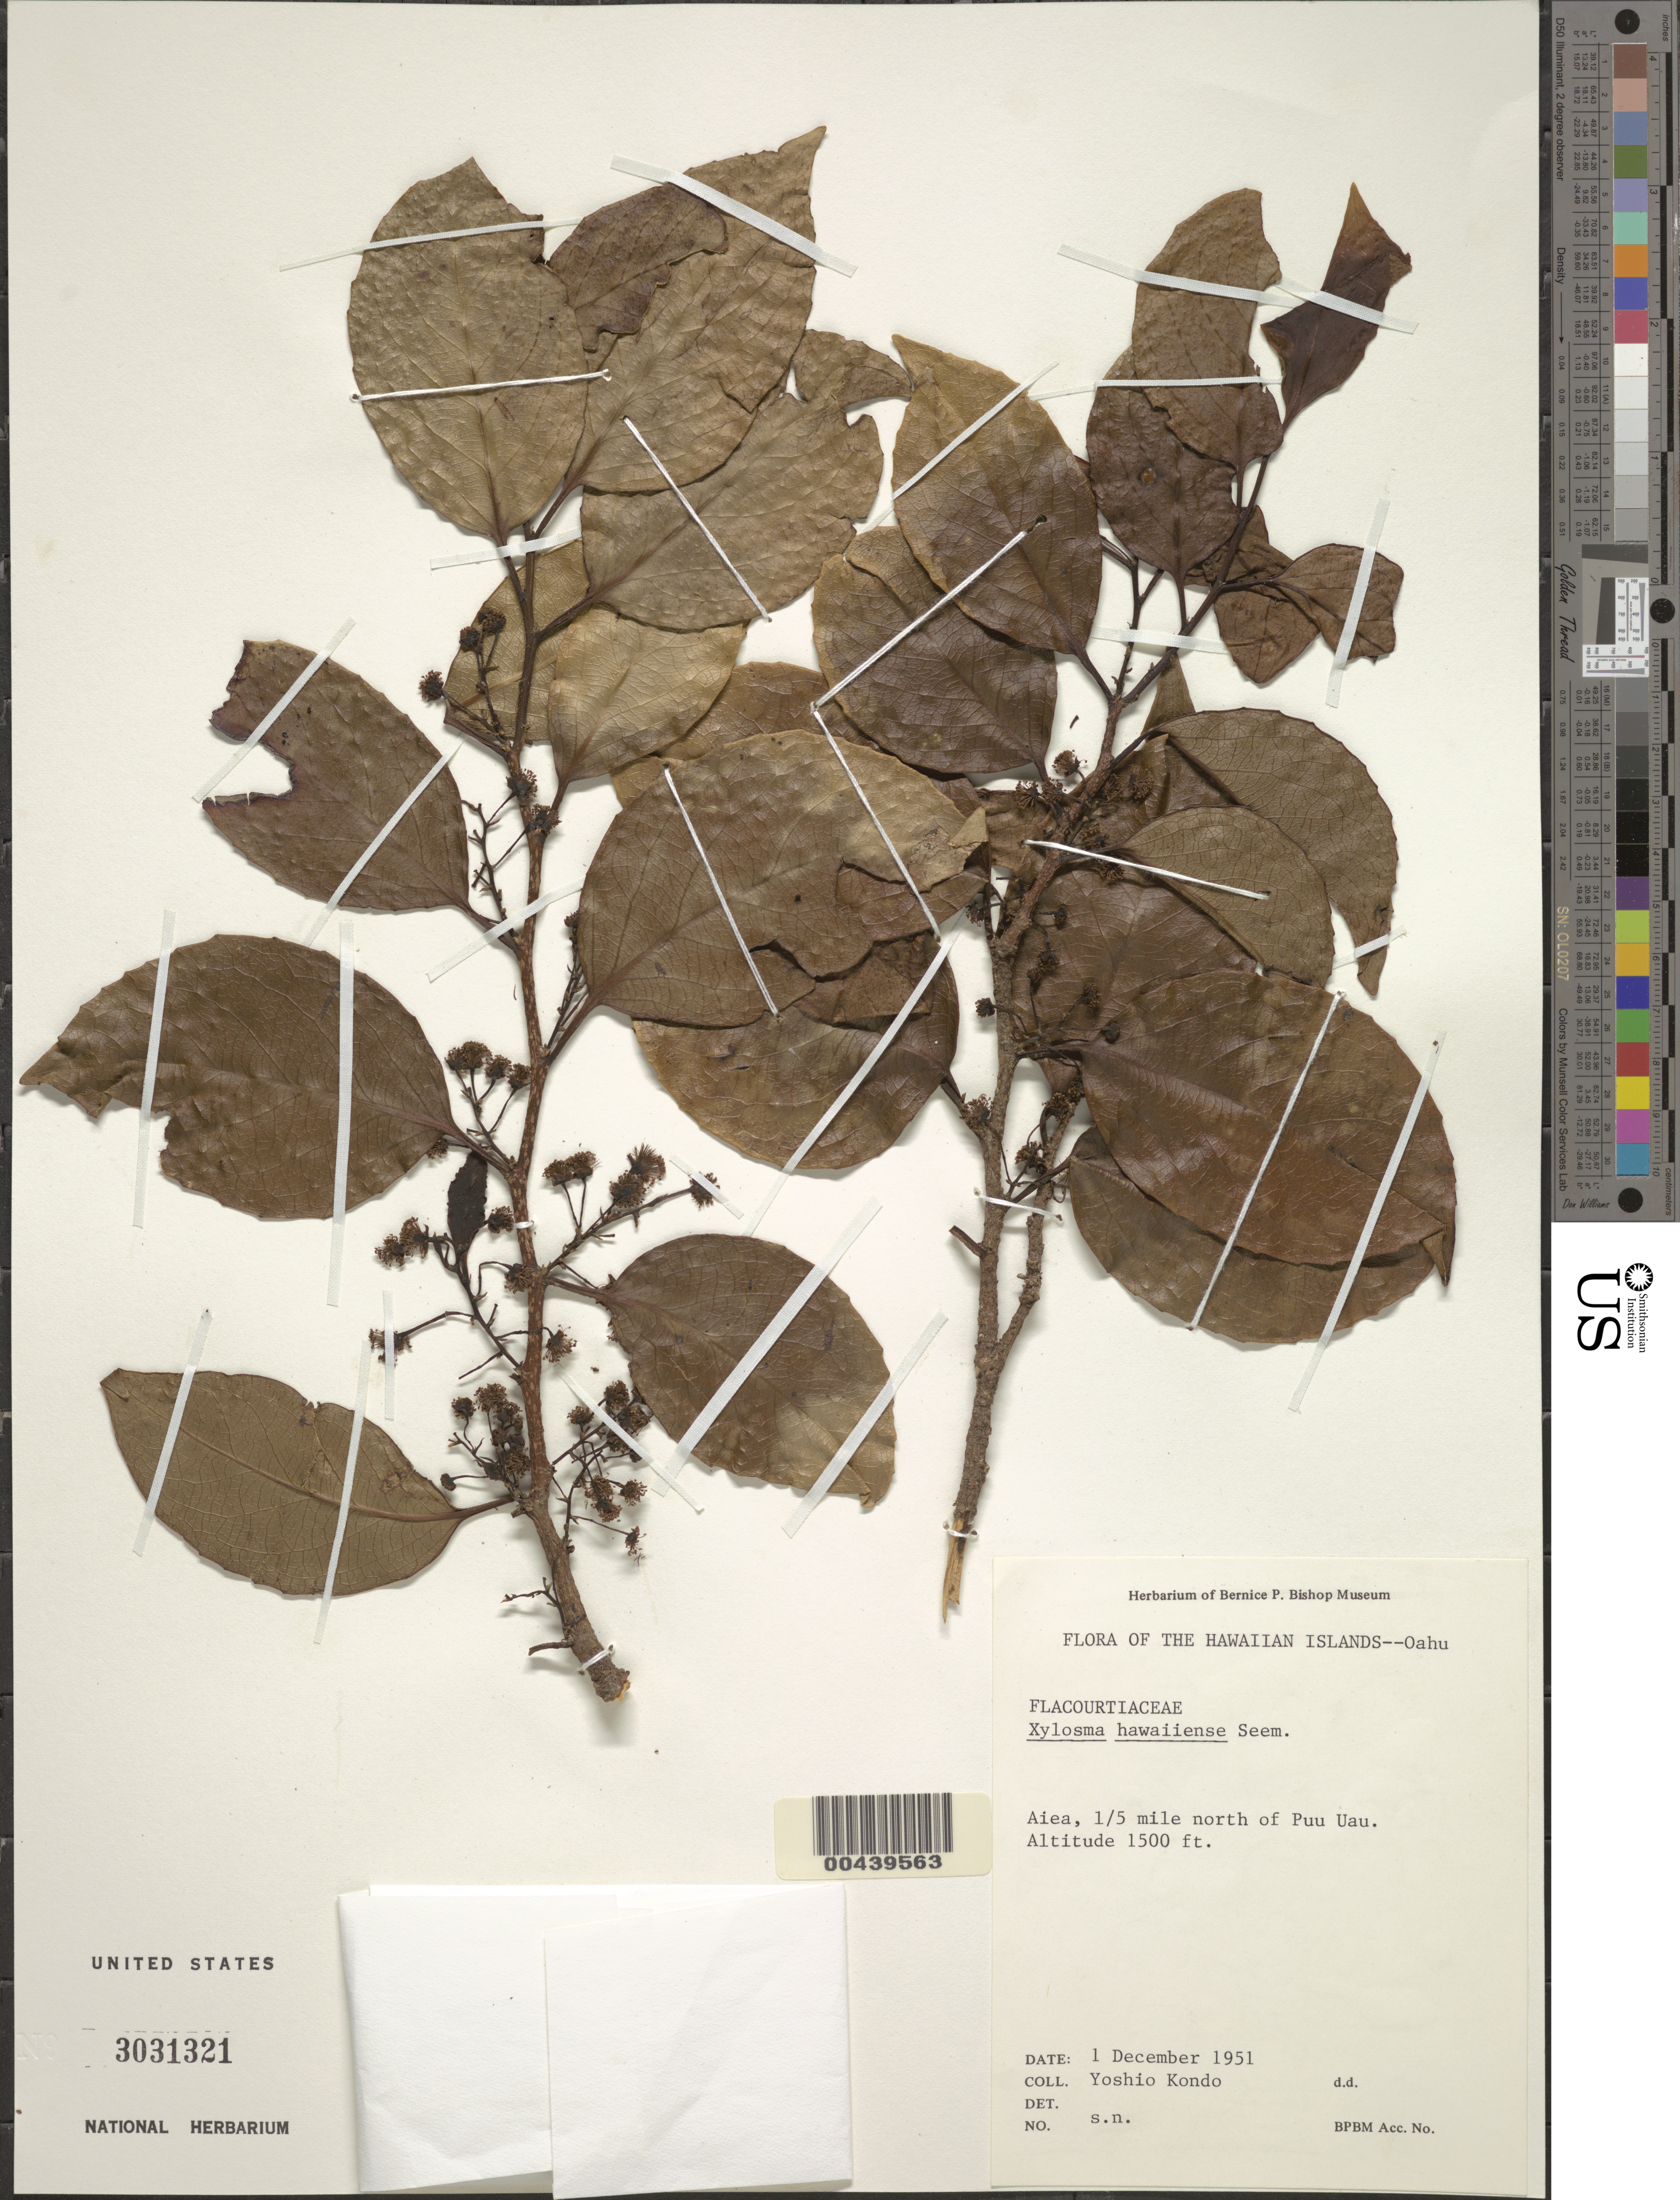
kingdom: Plantae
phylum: Tracheophyta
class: Magnoliopsida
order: Malpighiales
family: Salicaceae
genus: Xylosma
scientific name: Xylosma hawaiensis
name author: Seem.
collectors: Y. Kondo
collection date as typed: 1 Dec 1951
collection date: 1951-12-01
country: United States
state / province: Hawaii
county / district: Honolulu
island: Oahu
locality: Aiea, 0.2 mi N of Puu Uau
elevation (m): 457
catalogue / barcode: US 3031321